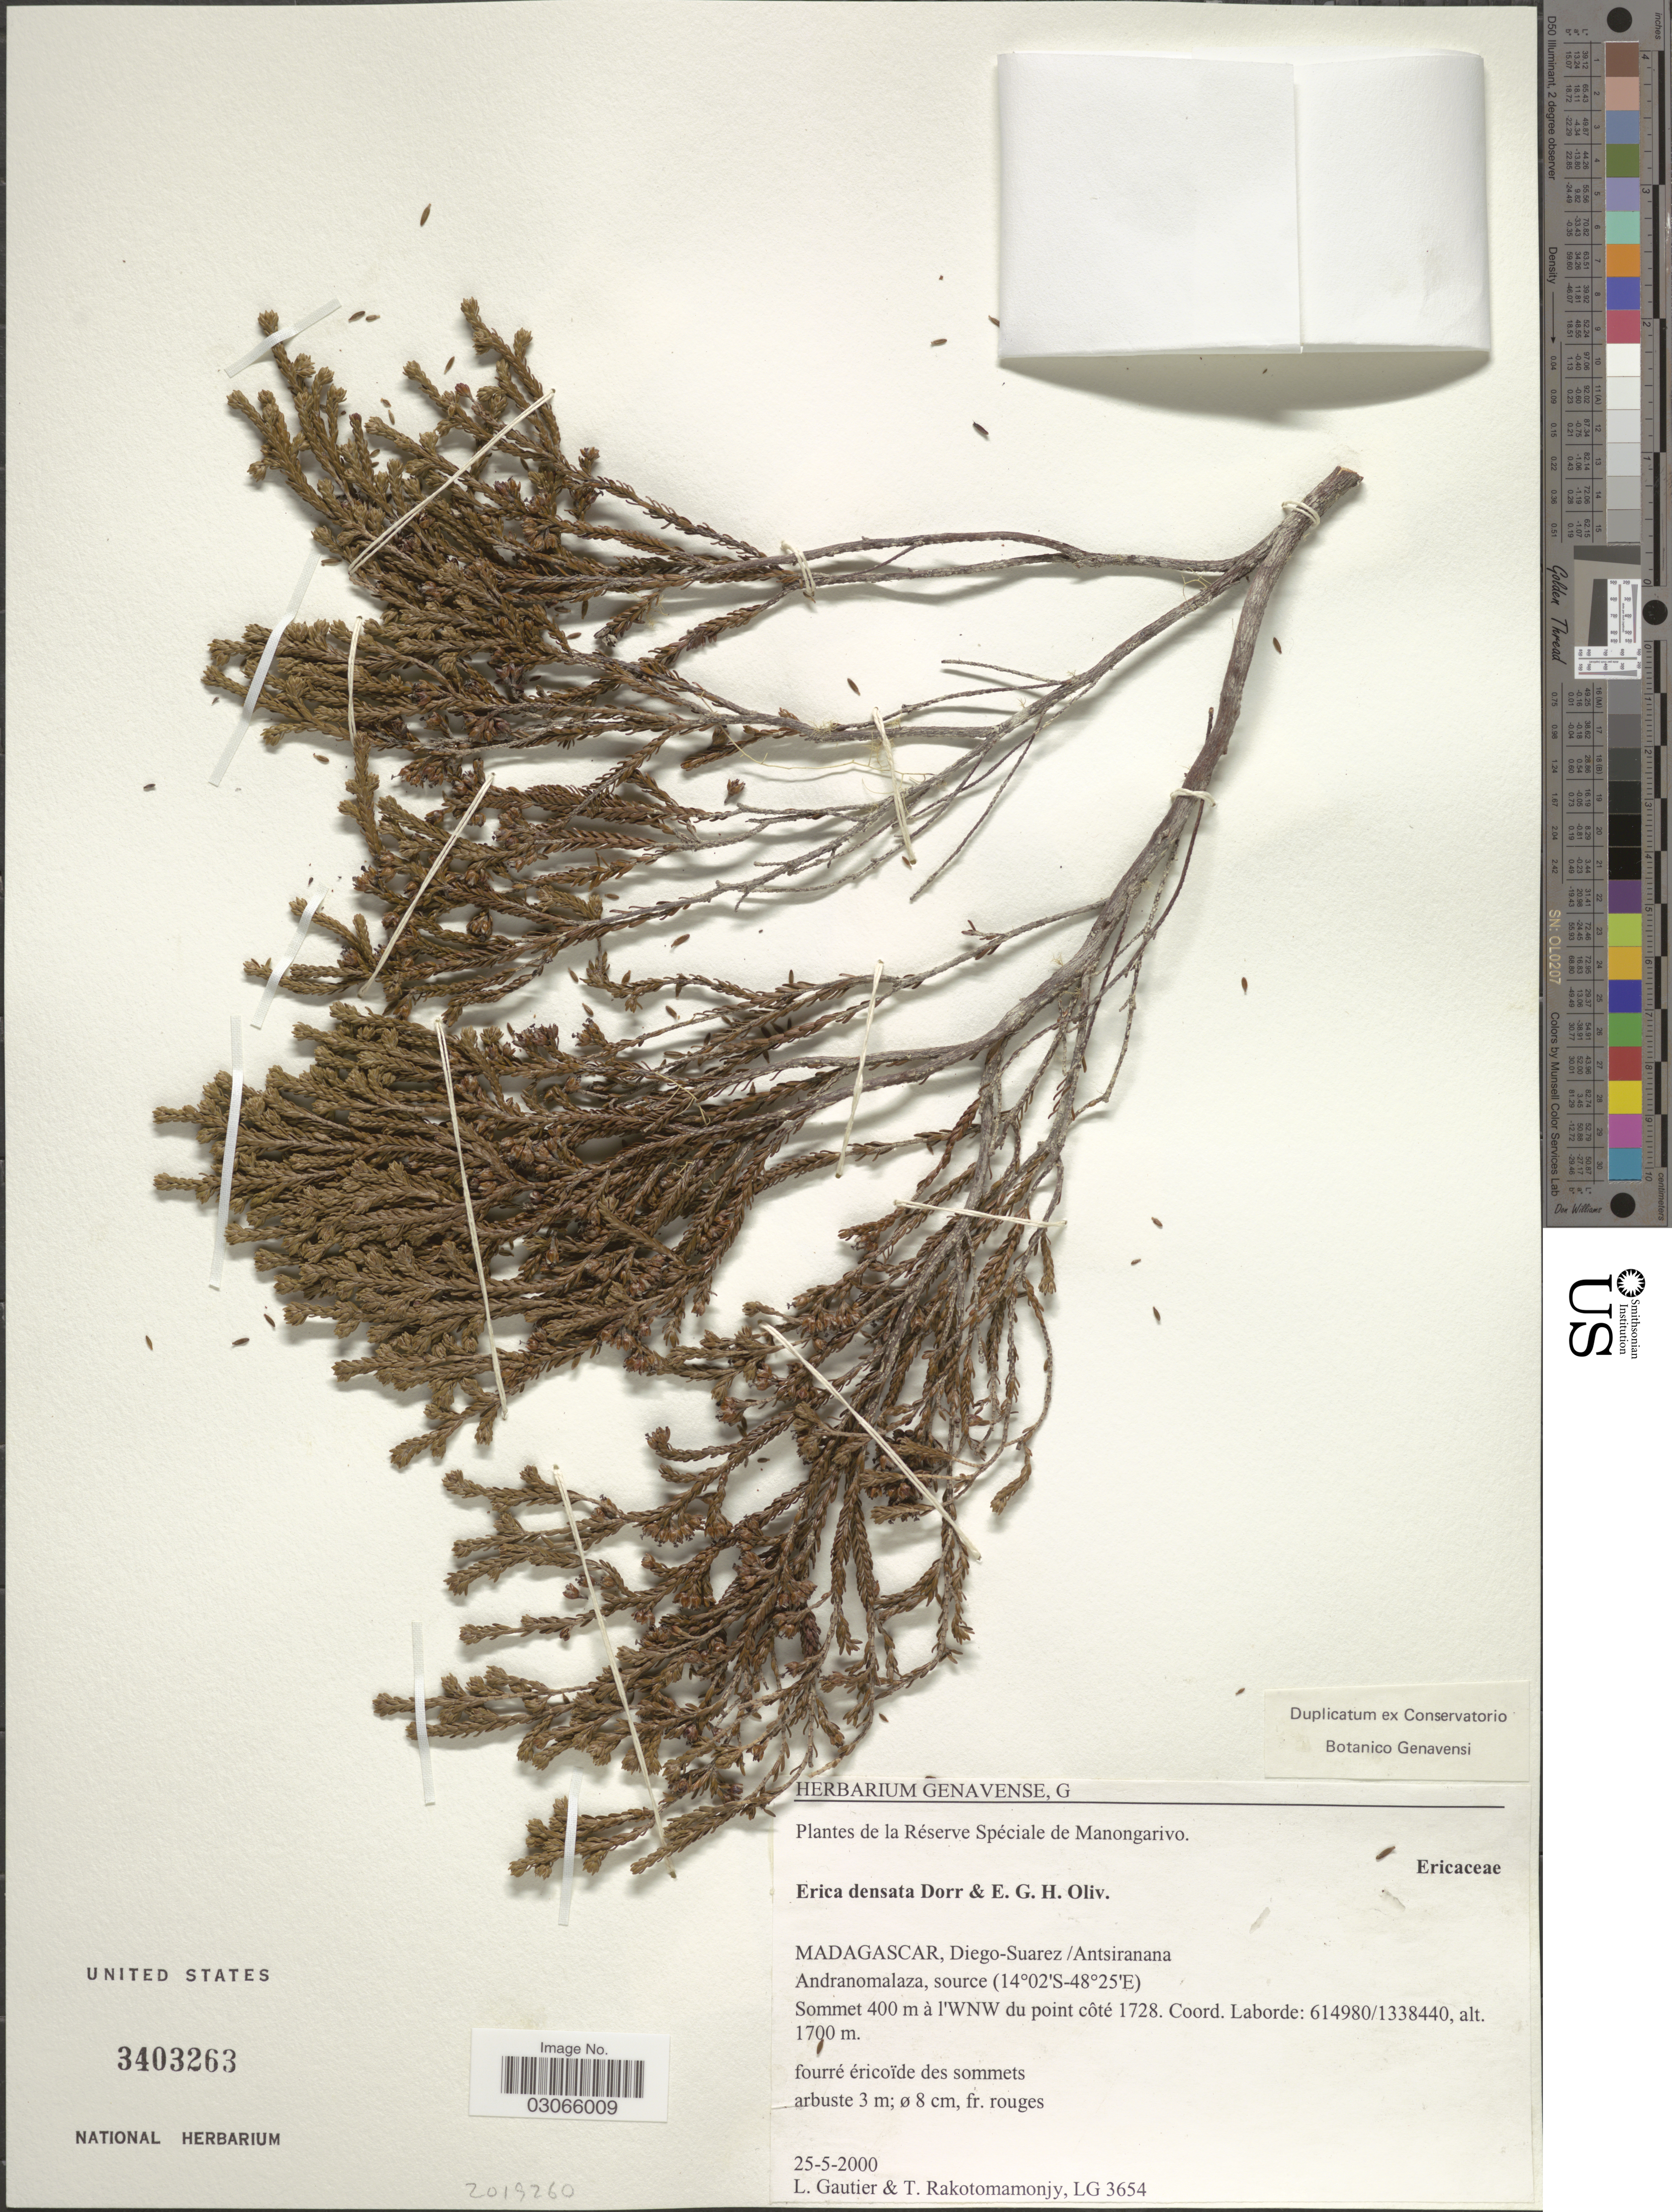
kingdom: Plantae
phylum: Tracheophyta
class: Magnoliopsida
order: Ericales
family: Ericaceae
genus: Erica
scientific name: Erica densata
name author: (Baker) Dorr & E.G.H. Oliv.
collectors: L. Gautier & T. Rakotomamonjy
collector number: LG 3654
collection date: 2000-05-25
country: Madagascar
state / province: Diana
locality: Réserve Spéciale de Manongarivo. Diego-Suarez/Antsiranana. Andranomalaza, source. Sommet 400 m à l'WNW du point côte 1728.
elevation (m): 1700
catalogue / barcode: US 3403263